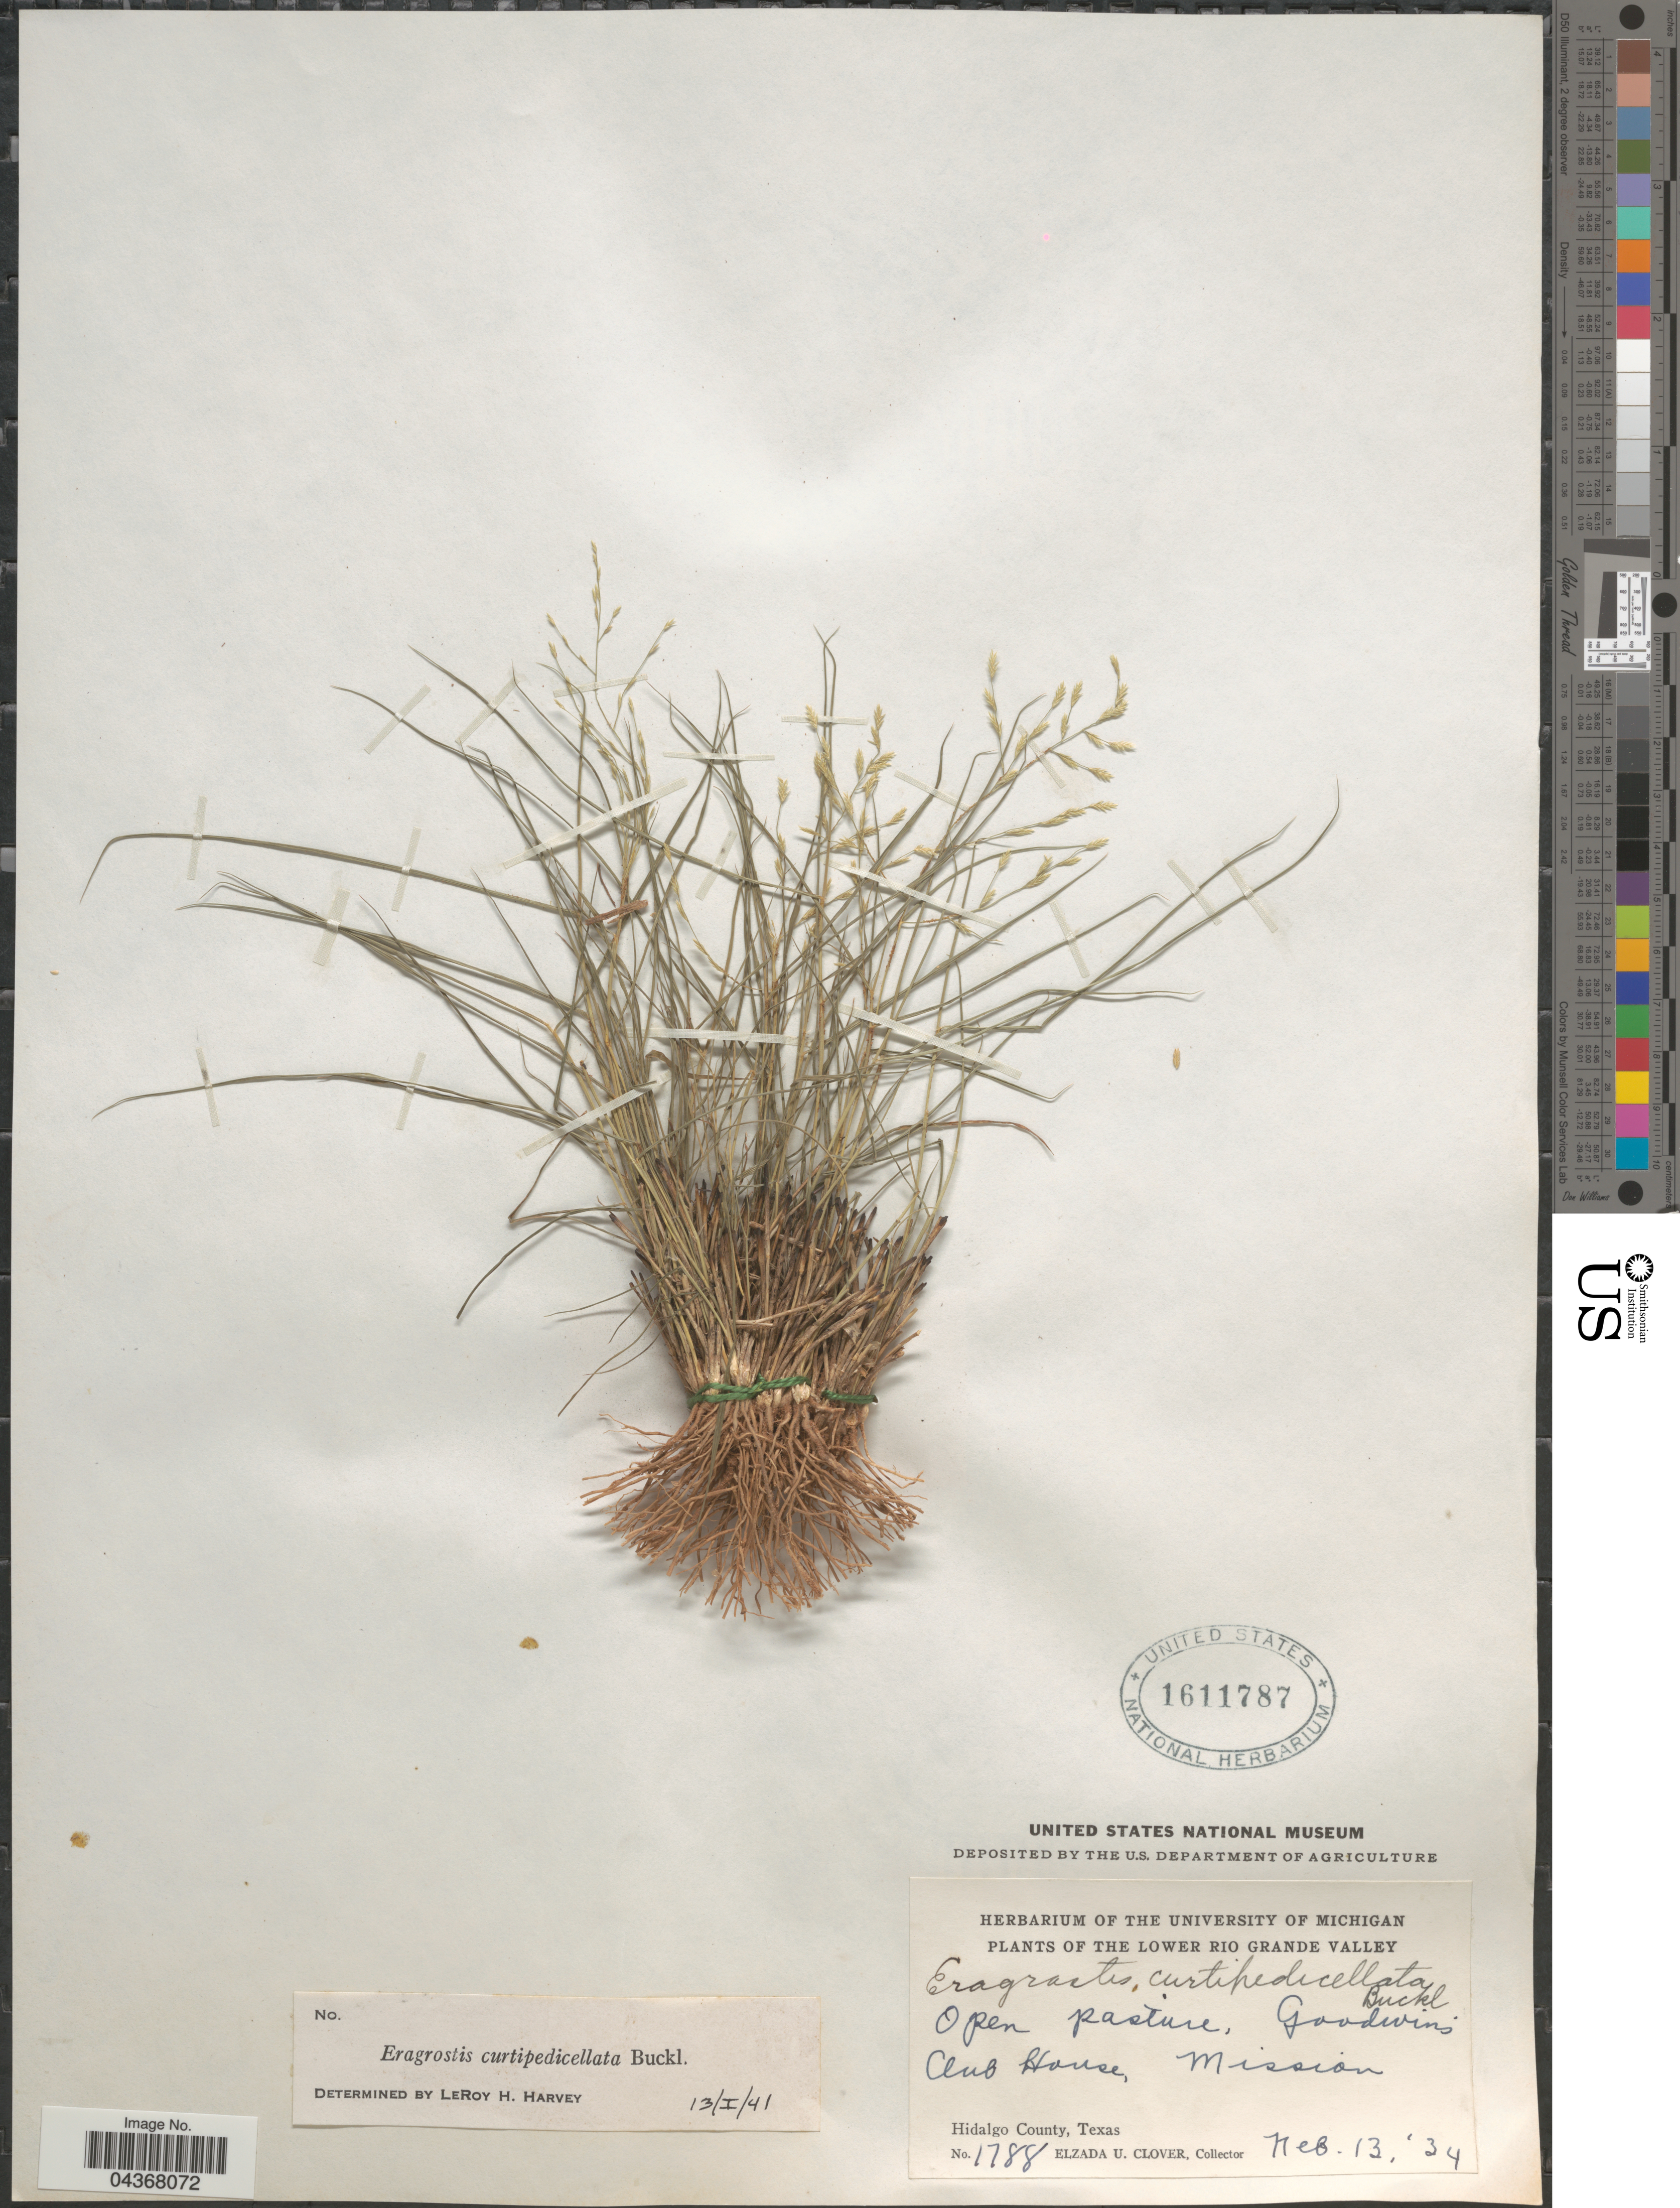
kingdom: Plantae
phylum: Tracheophyta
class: Liliopsida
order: Poales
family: Poaceae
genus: Eragrostis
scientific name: Eragrostis curtipedicellata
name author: Buckley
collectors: E. U. Clover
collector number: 1788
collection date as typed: Transcribed d/m/y: 13/2/34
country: United States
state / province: Texas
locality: The Lower Rio Grande Valley. Goodwins' Club House, Mission. Hidalgo County.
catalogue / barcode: US 1611787